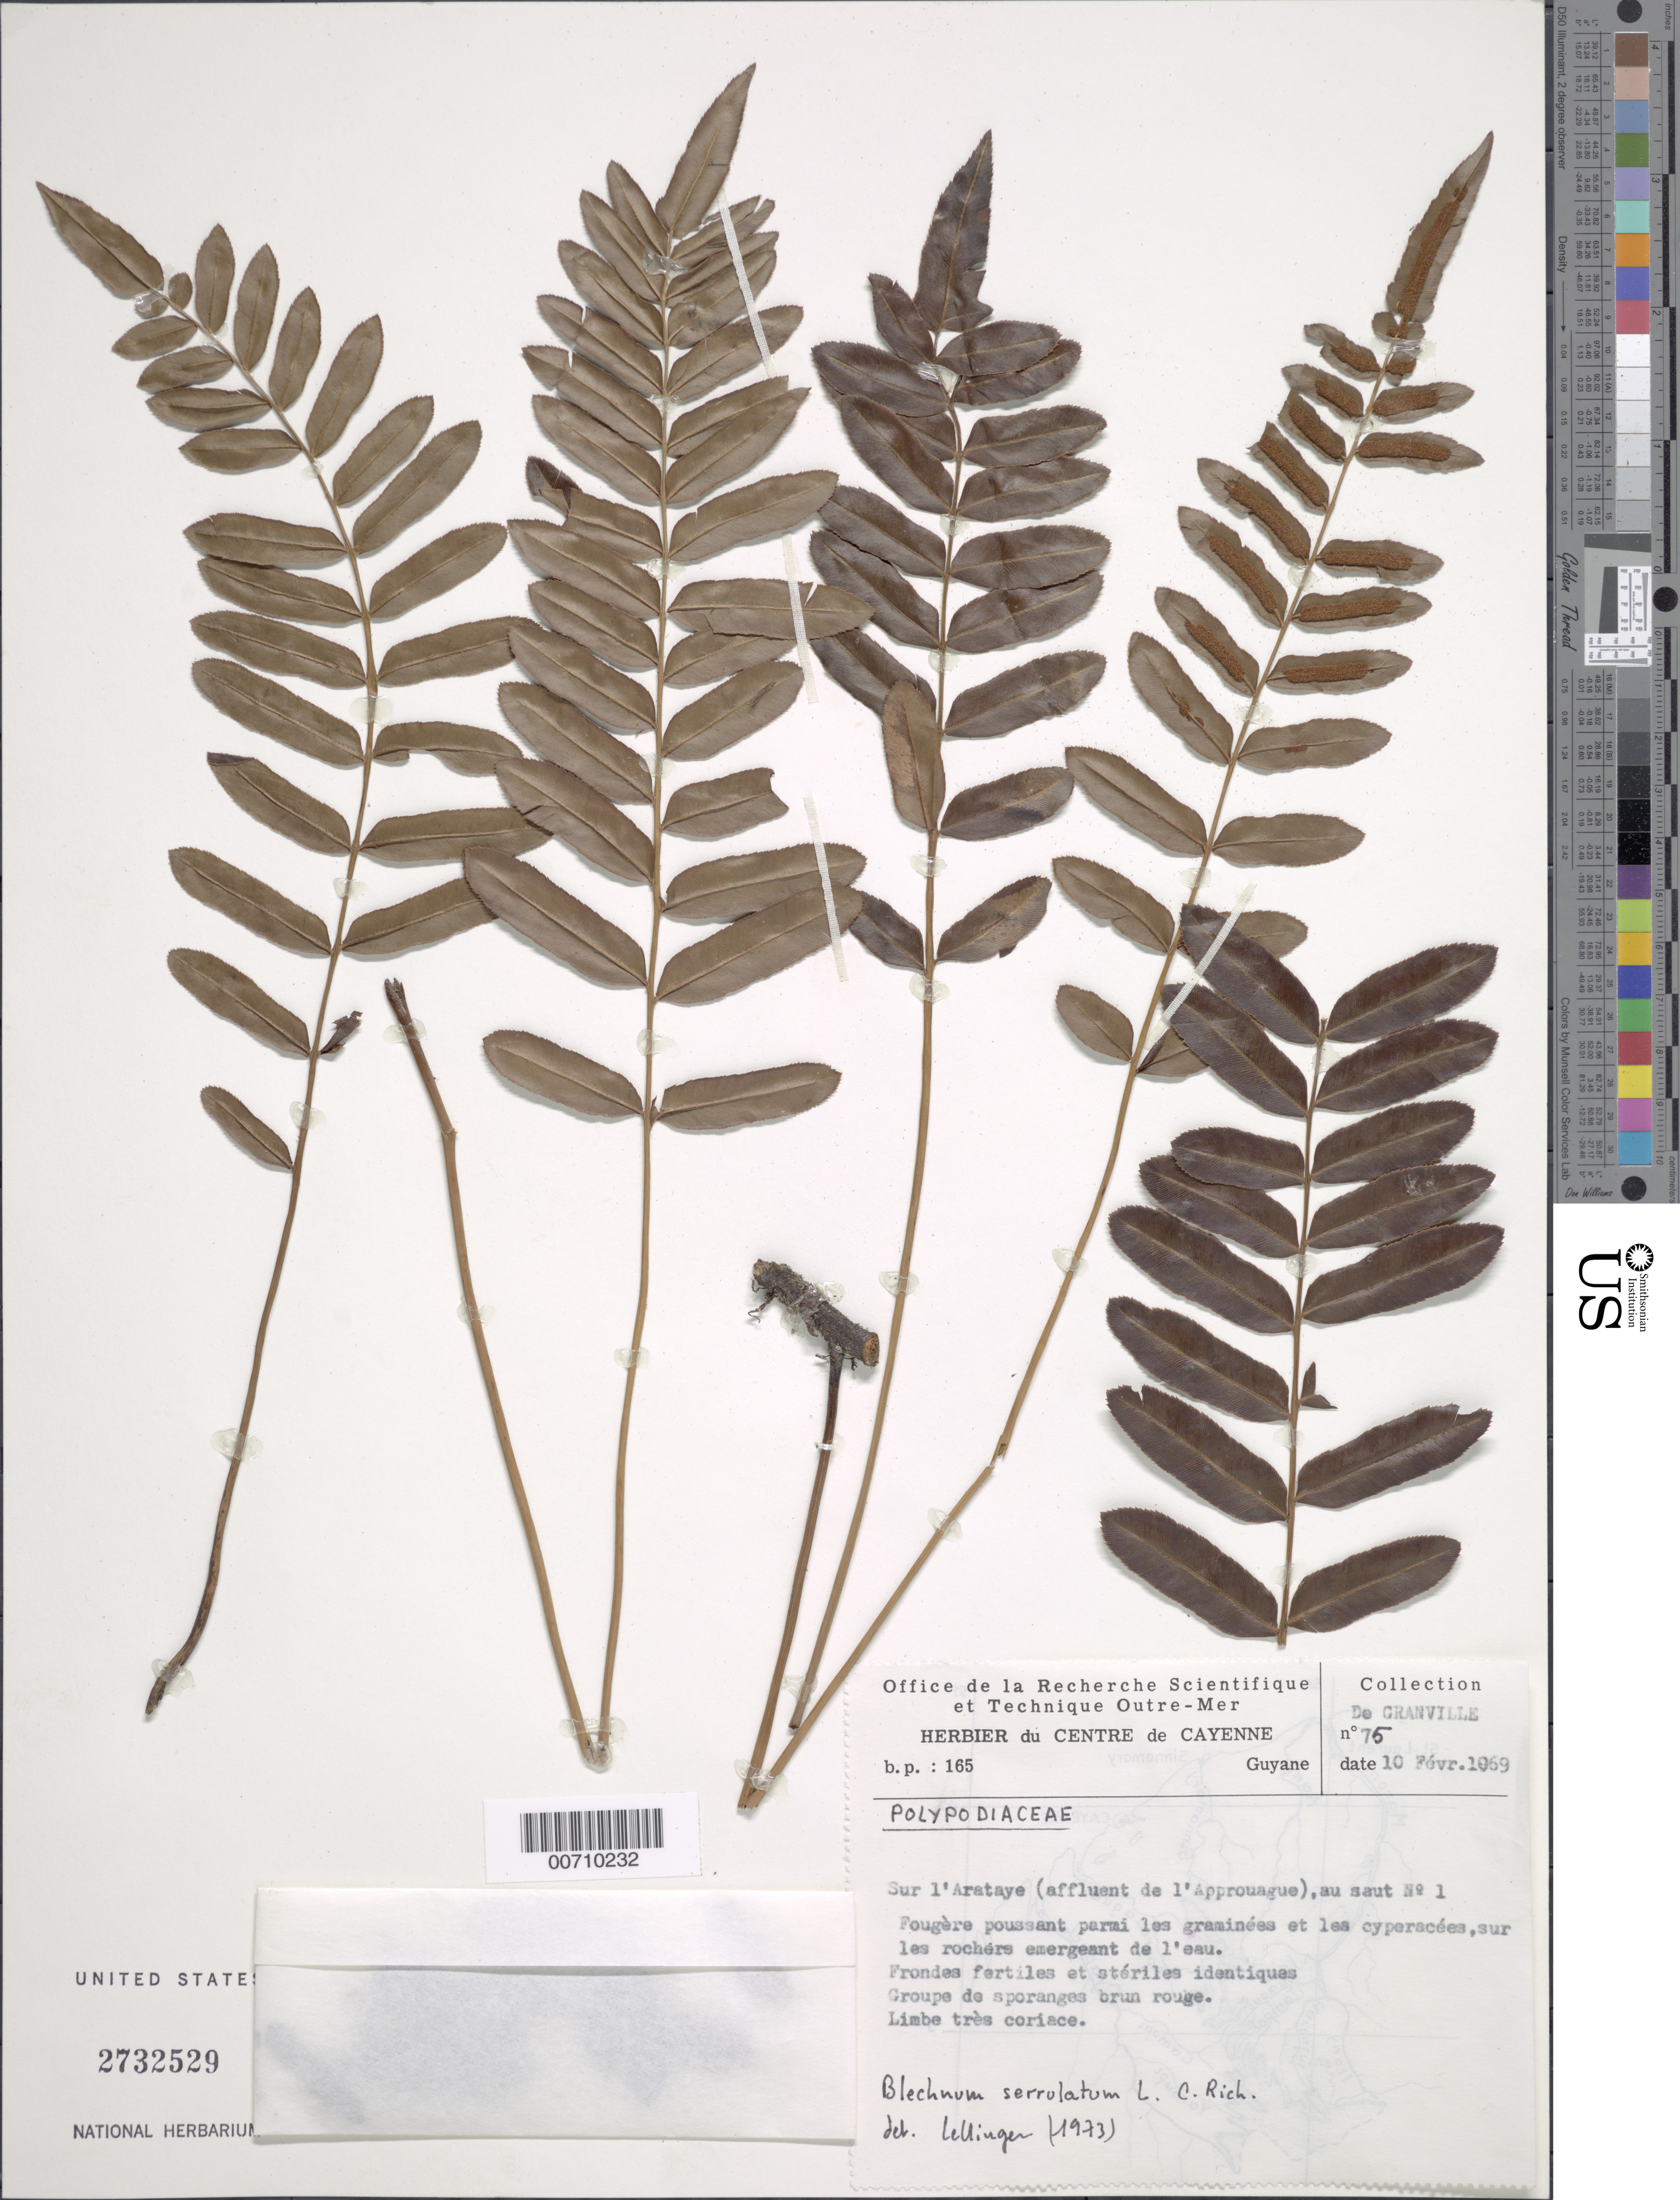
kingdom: Plantae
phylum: Tracheophyta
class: Polypodiopsida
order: Polypodiales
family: Blechnaceae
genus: Telmatoblechnum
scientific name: Telmatoblechnum serrulatum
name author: (Rich.) Perrie et al.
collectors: J.-J. de Granville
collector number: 75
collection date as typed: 10-Feb-69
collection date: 1969-02-10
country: French Guiana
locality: Arataye R. (affluent de l'Approuague), au saut Nr 1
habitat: Growing among grasses and sedges, on rocks in water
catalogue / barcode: US 2732529